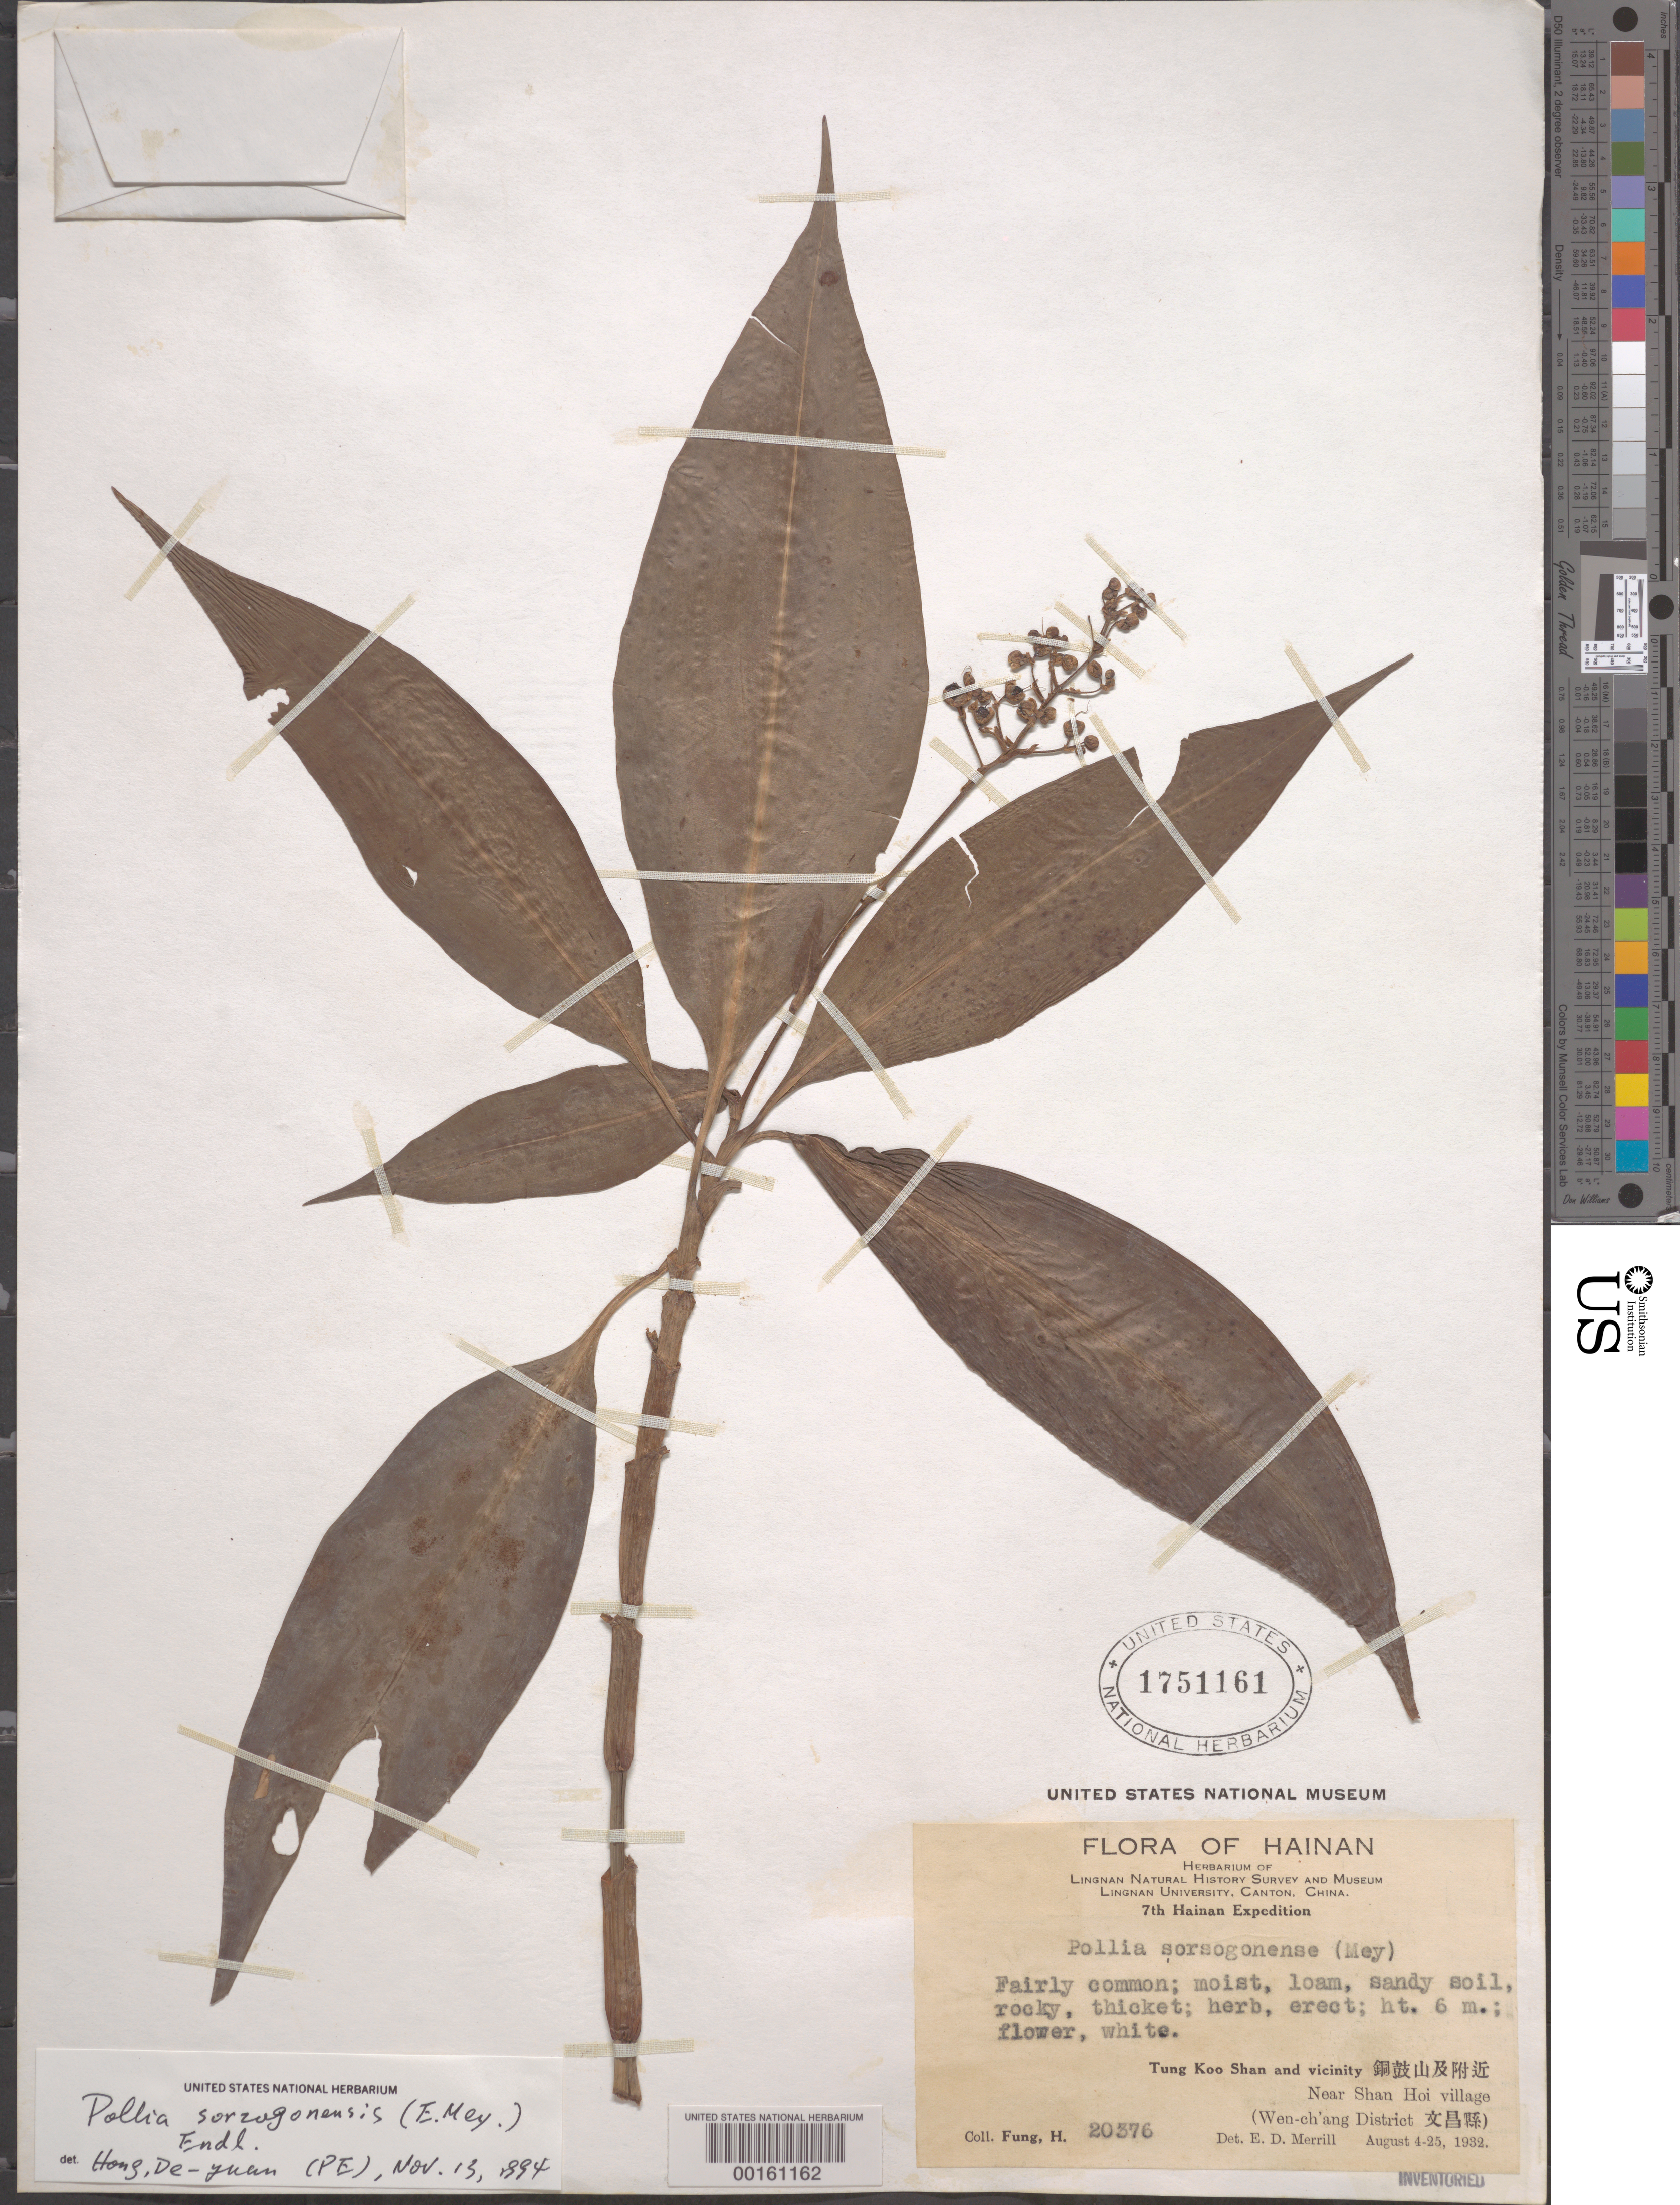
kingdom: Plantae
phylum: Tracheophyta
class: Liliopsida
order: Commelinales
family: Commelinaceae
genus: Pollia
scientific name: Pollia sorzogonensis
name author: (E. Mey.) Endl.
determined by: Hong, D. Y.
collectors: H. L. Fung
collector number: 20376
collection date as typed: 04 Aug 1932 to 25 Aug 1932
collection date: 1932-08-04/1932-08-25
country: China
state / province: Guangdong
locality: Wen-ch'ang dist., tung koo shan, near shan hoi village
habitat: Moist, loam, sandy soil, rocky, thicket.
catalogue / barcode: US 1751161